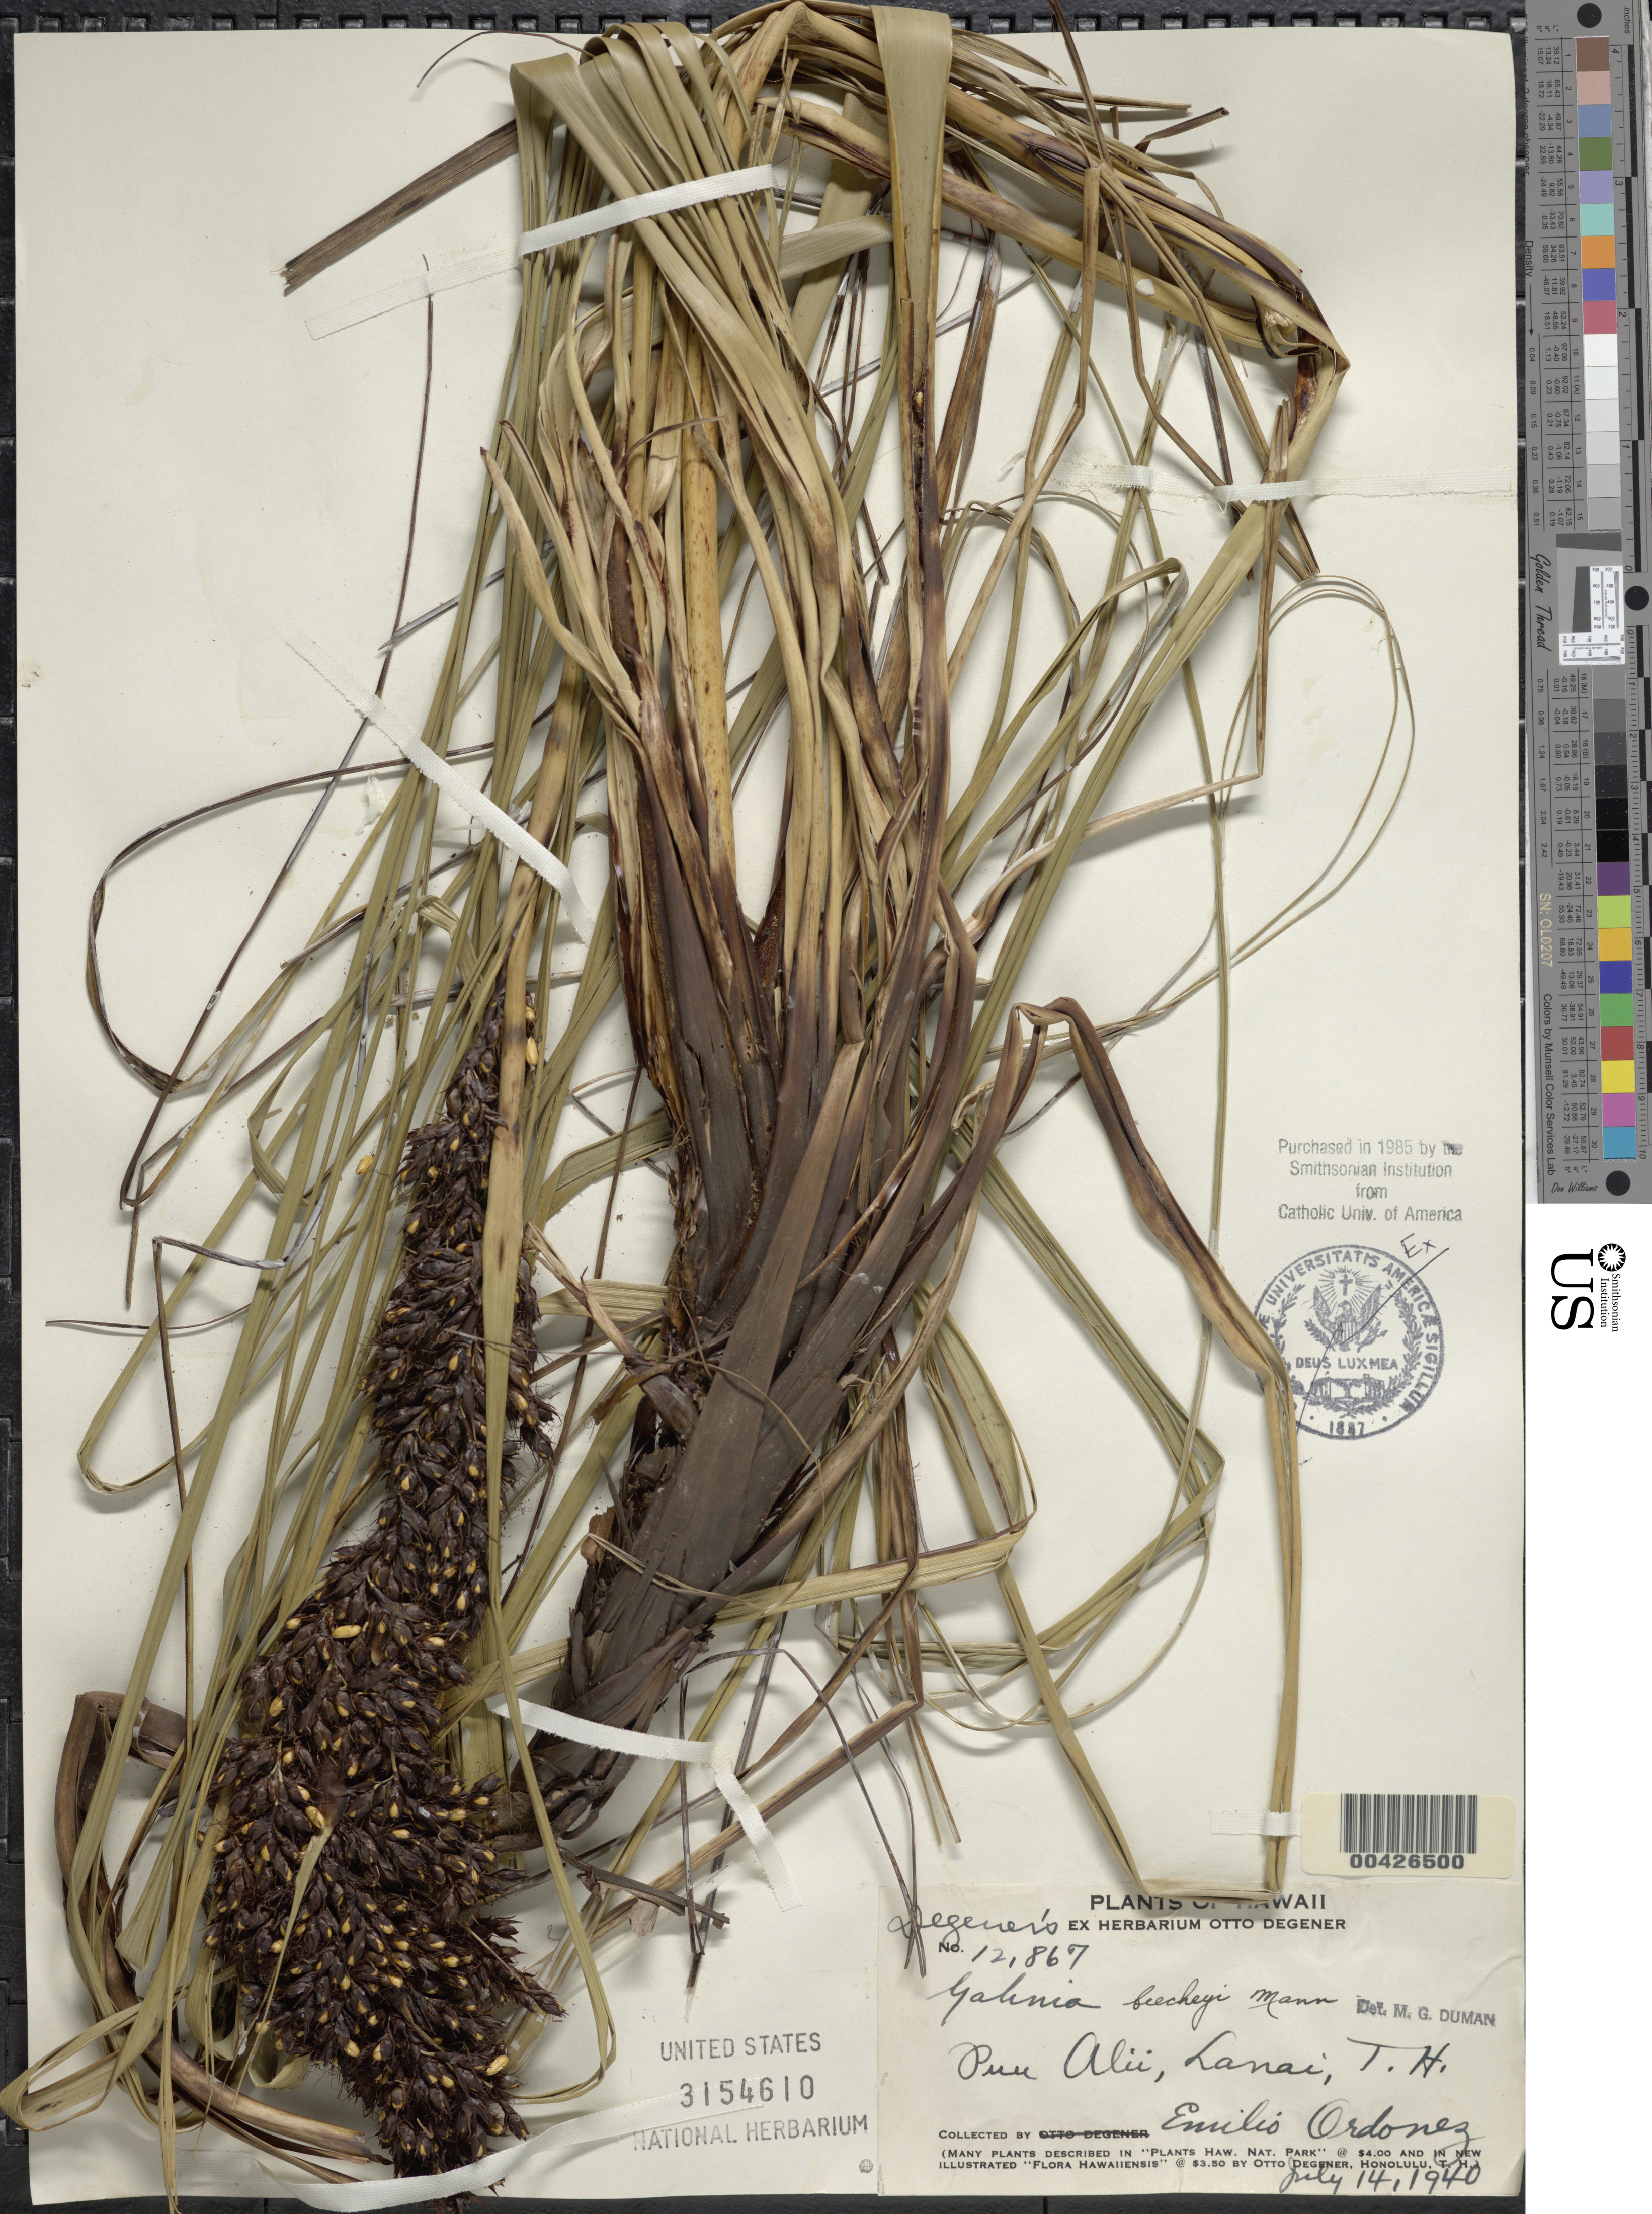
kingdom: Plantae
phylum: Tracheophyta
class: Liliopsida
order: Poales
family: Cyperaceae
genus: Gahnia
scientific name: Gahnia beecheyi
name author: H. Mann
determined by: Duman, M. G.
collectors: E. Ordonez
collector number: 12867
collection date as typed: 14 Jul 1940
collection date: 1940-07-14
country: United States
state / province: Hawaii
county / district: Maui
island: Lana'i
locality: Puu Alii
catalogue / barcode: US 3154610